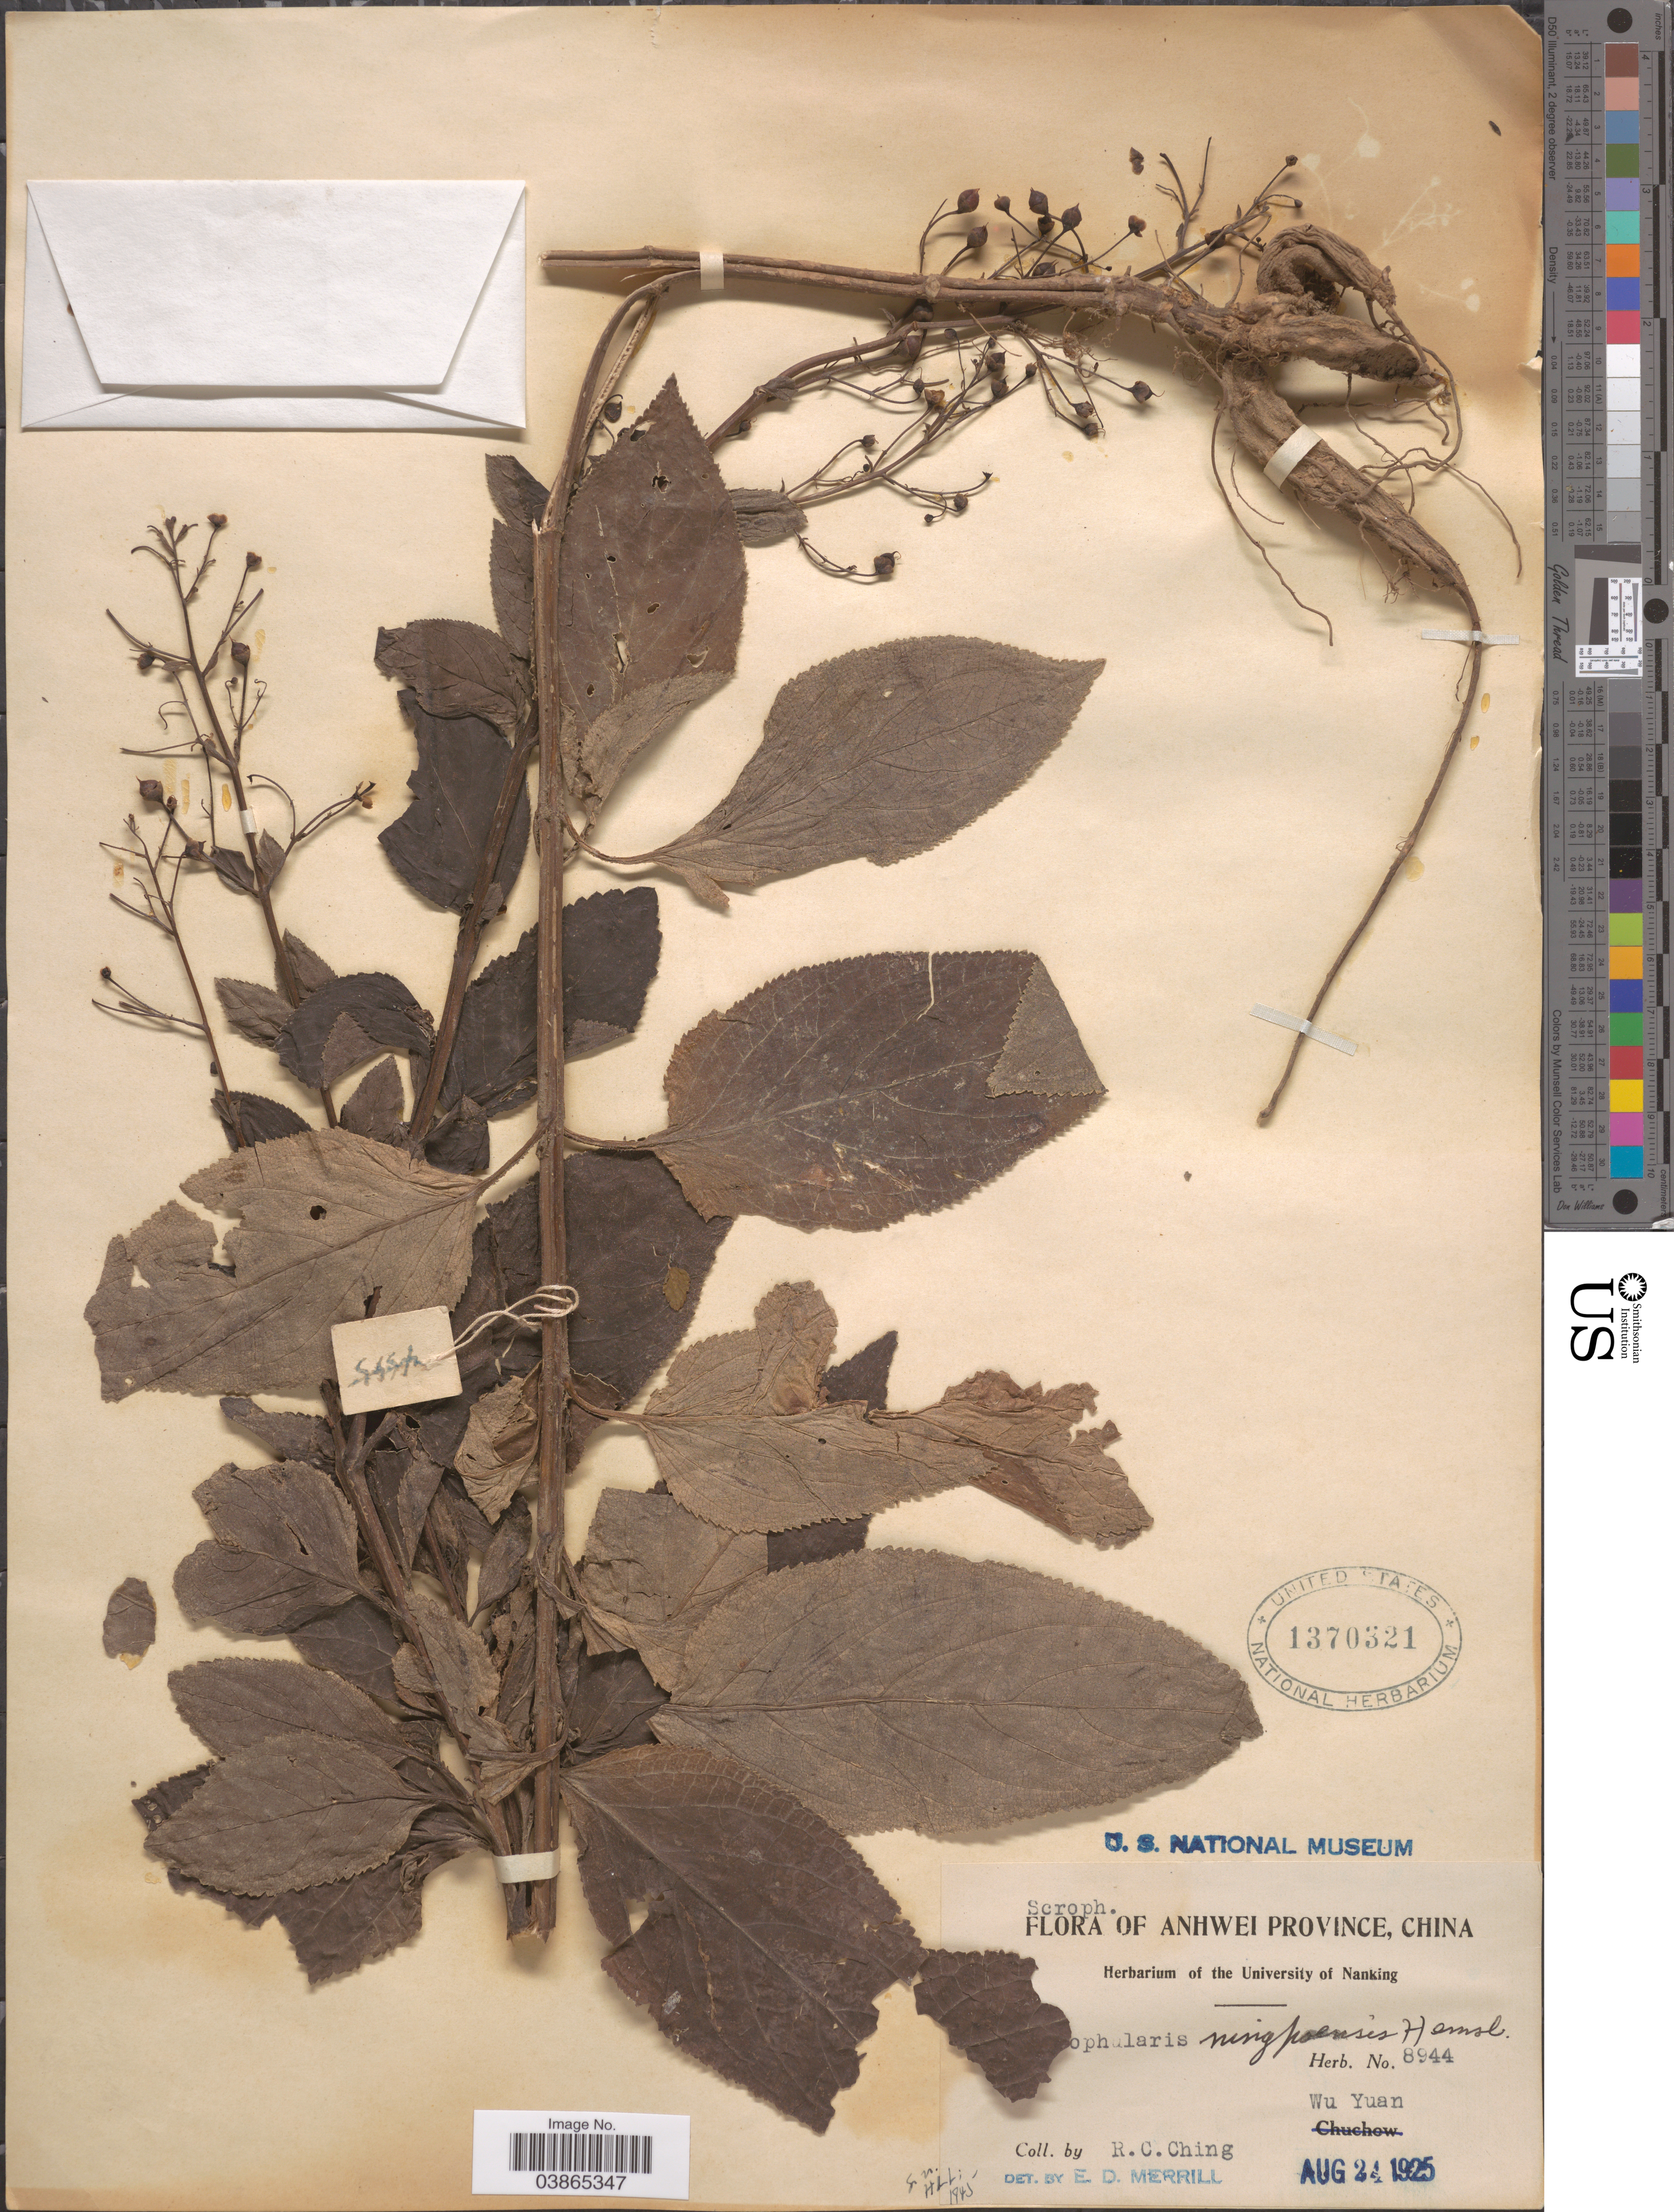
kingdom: Plantae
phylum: Tracheophyta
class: Magnoliopsida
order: Lamiales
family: Scrophulariaceae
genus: Scrophularia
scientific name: Scrophularia ningpoensis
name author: Hemsl.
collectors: R. C. Ching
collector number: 8944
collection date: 1925-08-24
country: China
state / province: Anhui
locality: Anhwei Province. Wu Yuan.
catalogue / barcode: US 1370321